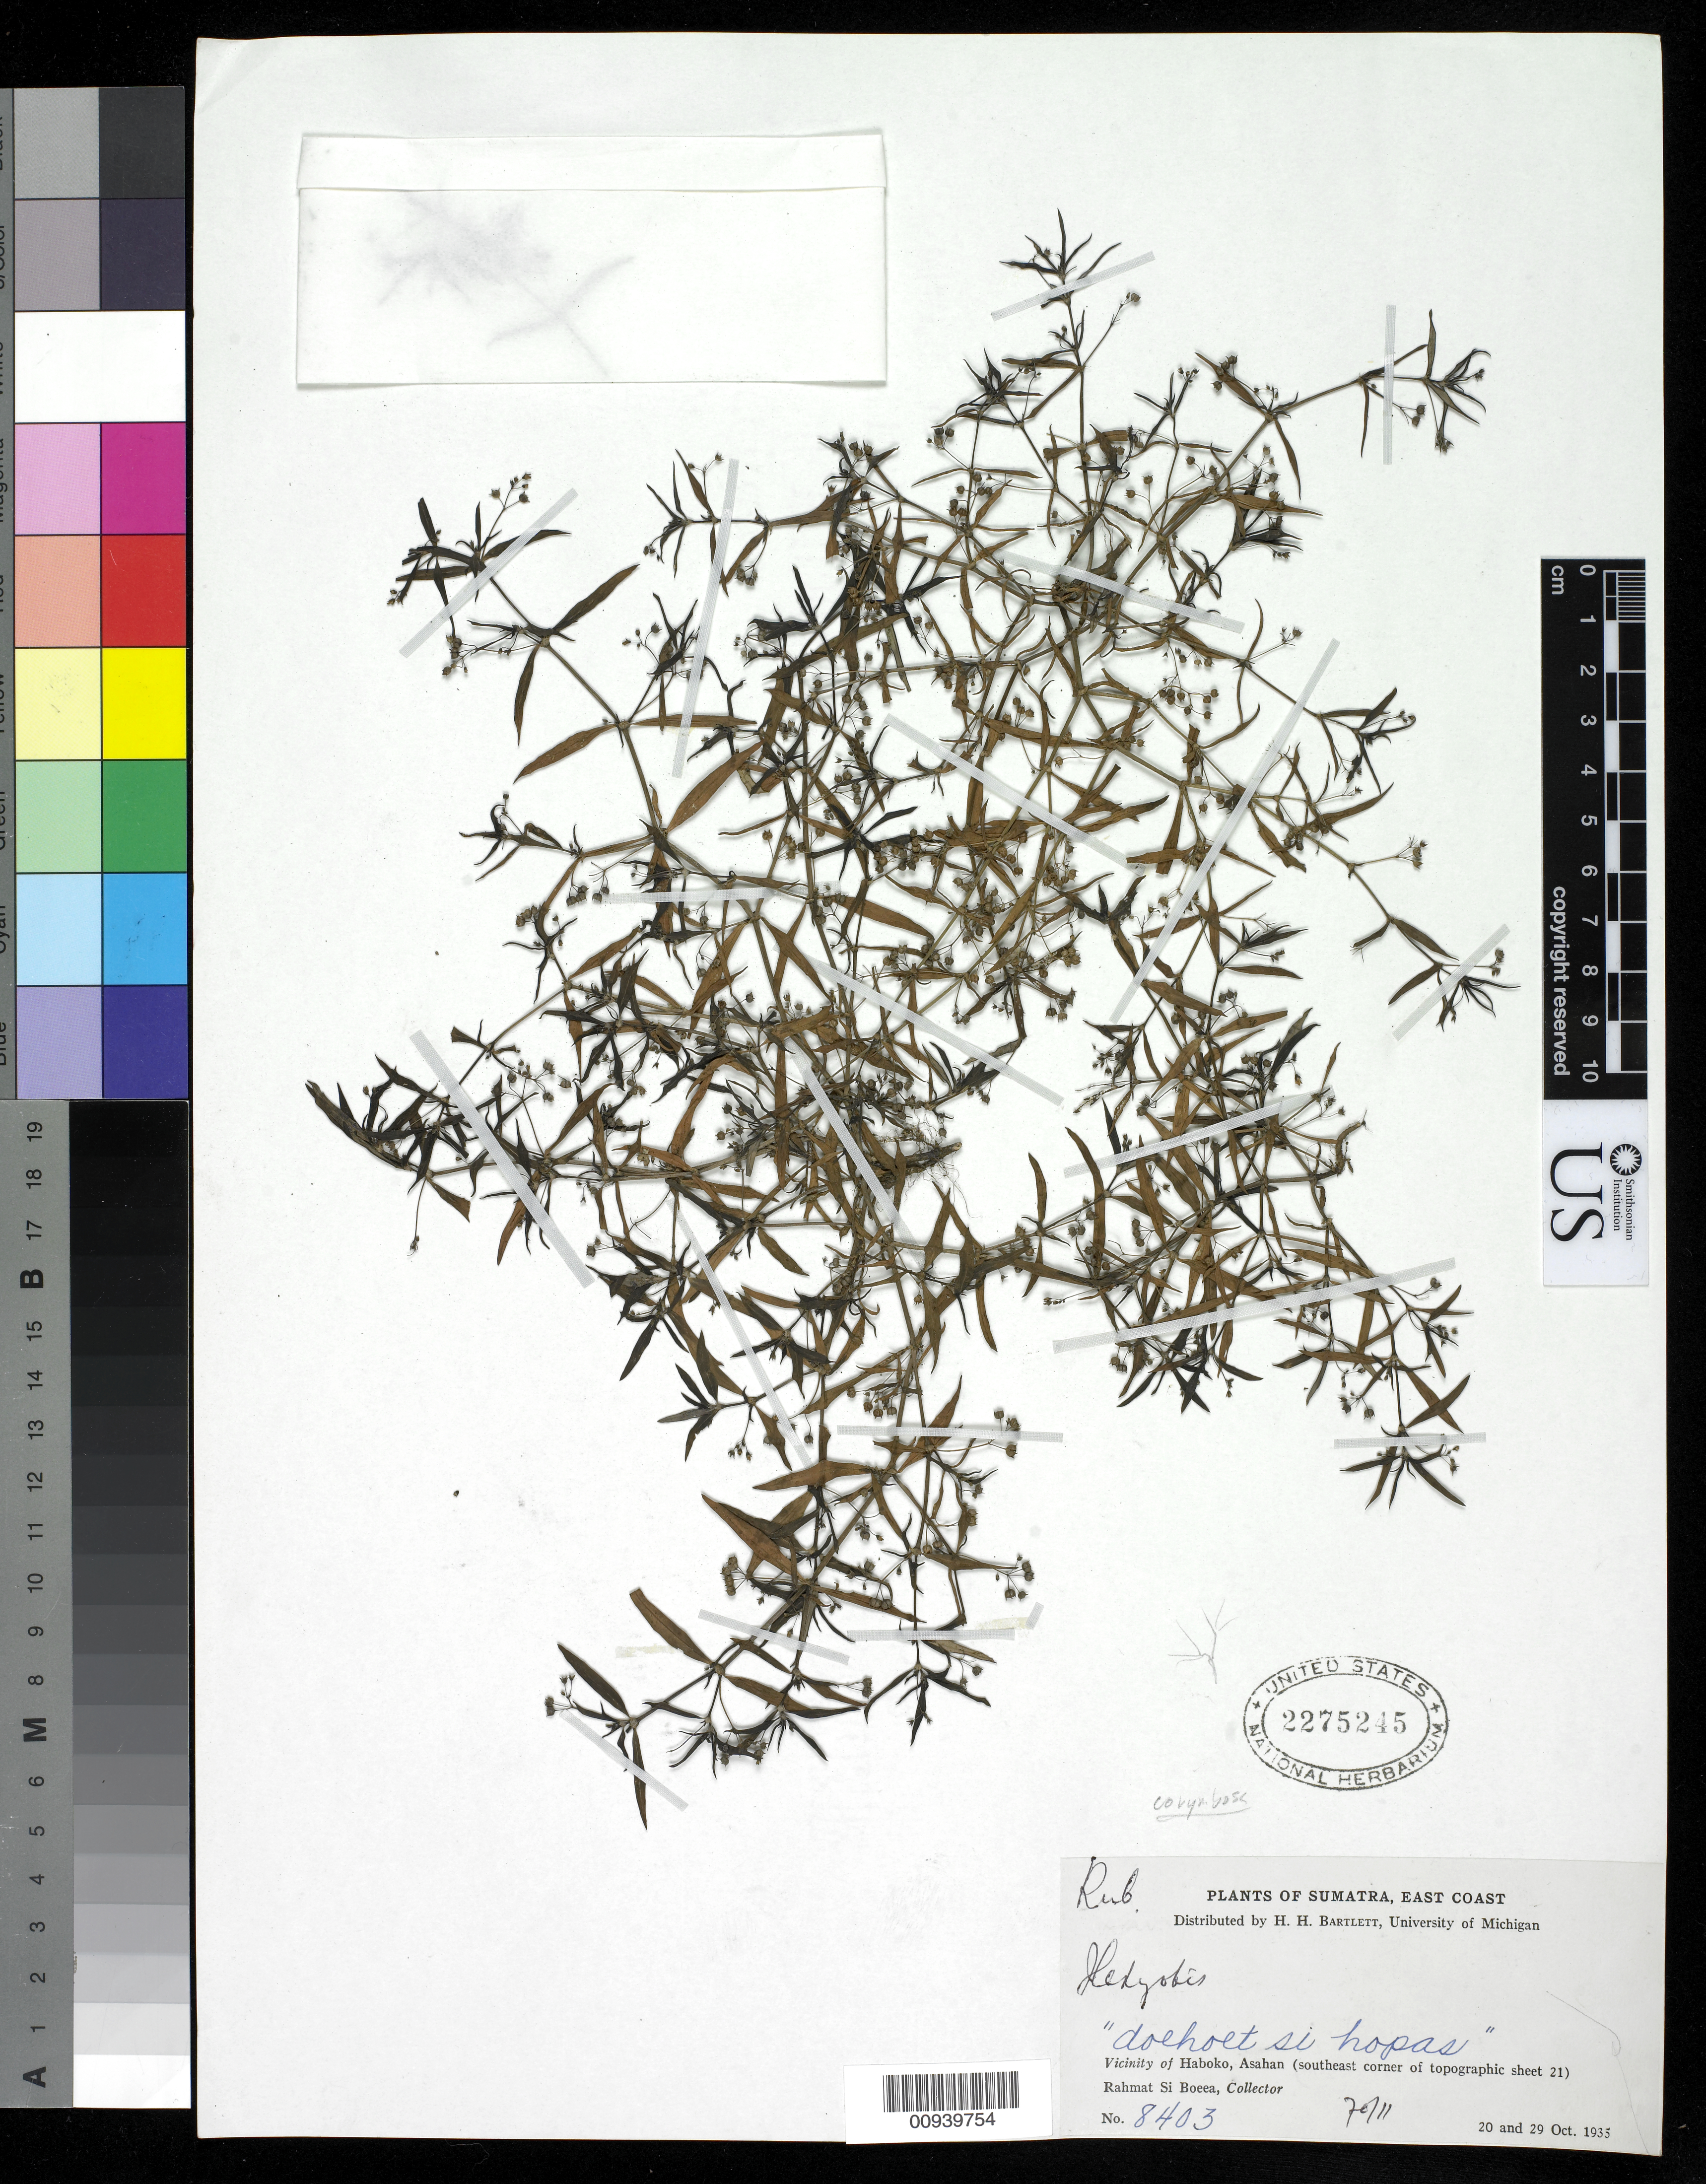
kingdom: Plantae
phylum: Tracheophyta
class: Magnoliopsida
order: Gentianales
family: Rubiaceae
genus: Oldenlandia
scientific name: Oldenlandia corymbosa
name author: L.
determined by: Strong, Mark T., (BOT), Smithsonian Institution - National Museum of Natural History (UNITED STATES)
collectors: Rahmat Si Boeea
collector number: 8403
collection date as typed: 20 Oct 1935 and 29 Oct 1935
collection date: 1935-10-20,1935-10-29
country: Indonesia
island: Sumatra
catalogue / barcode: US 2275245